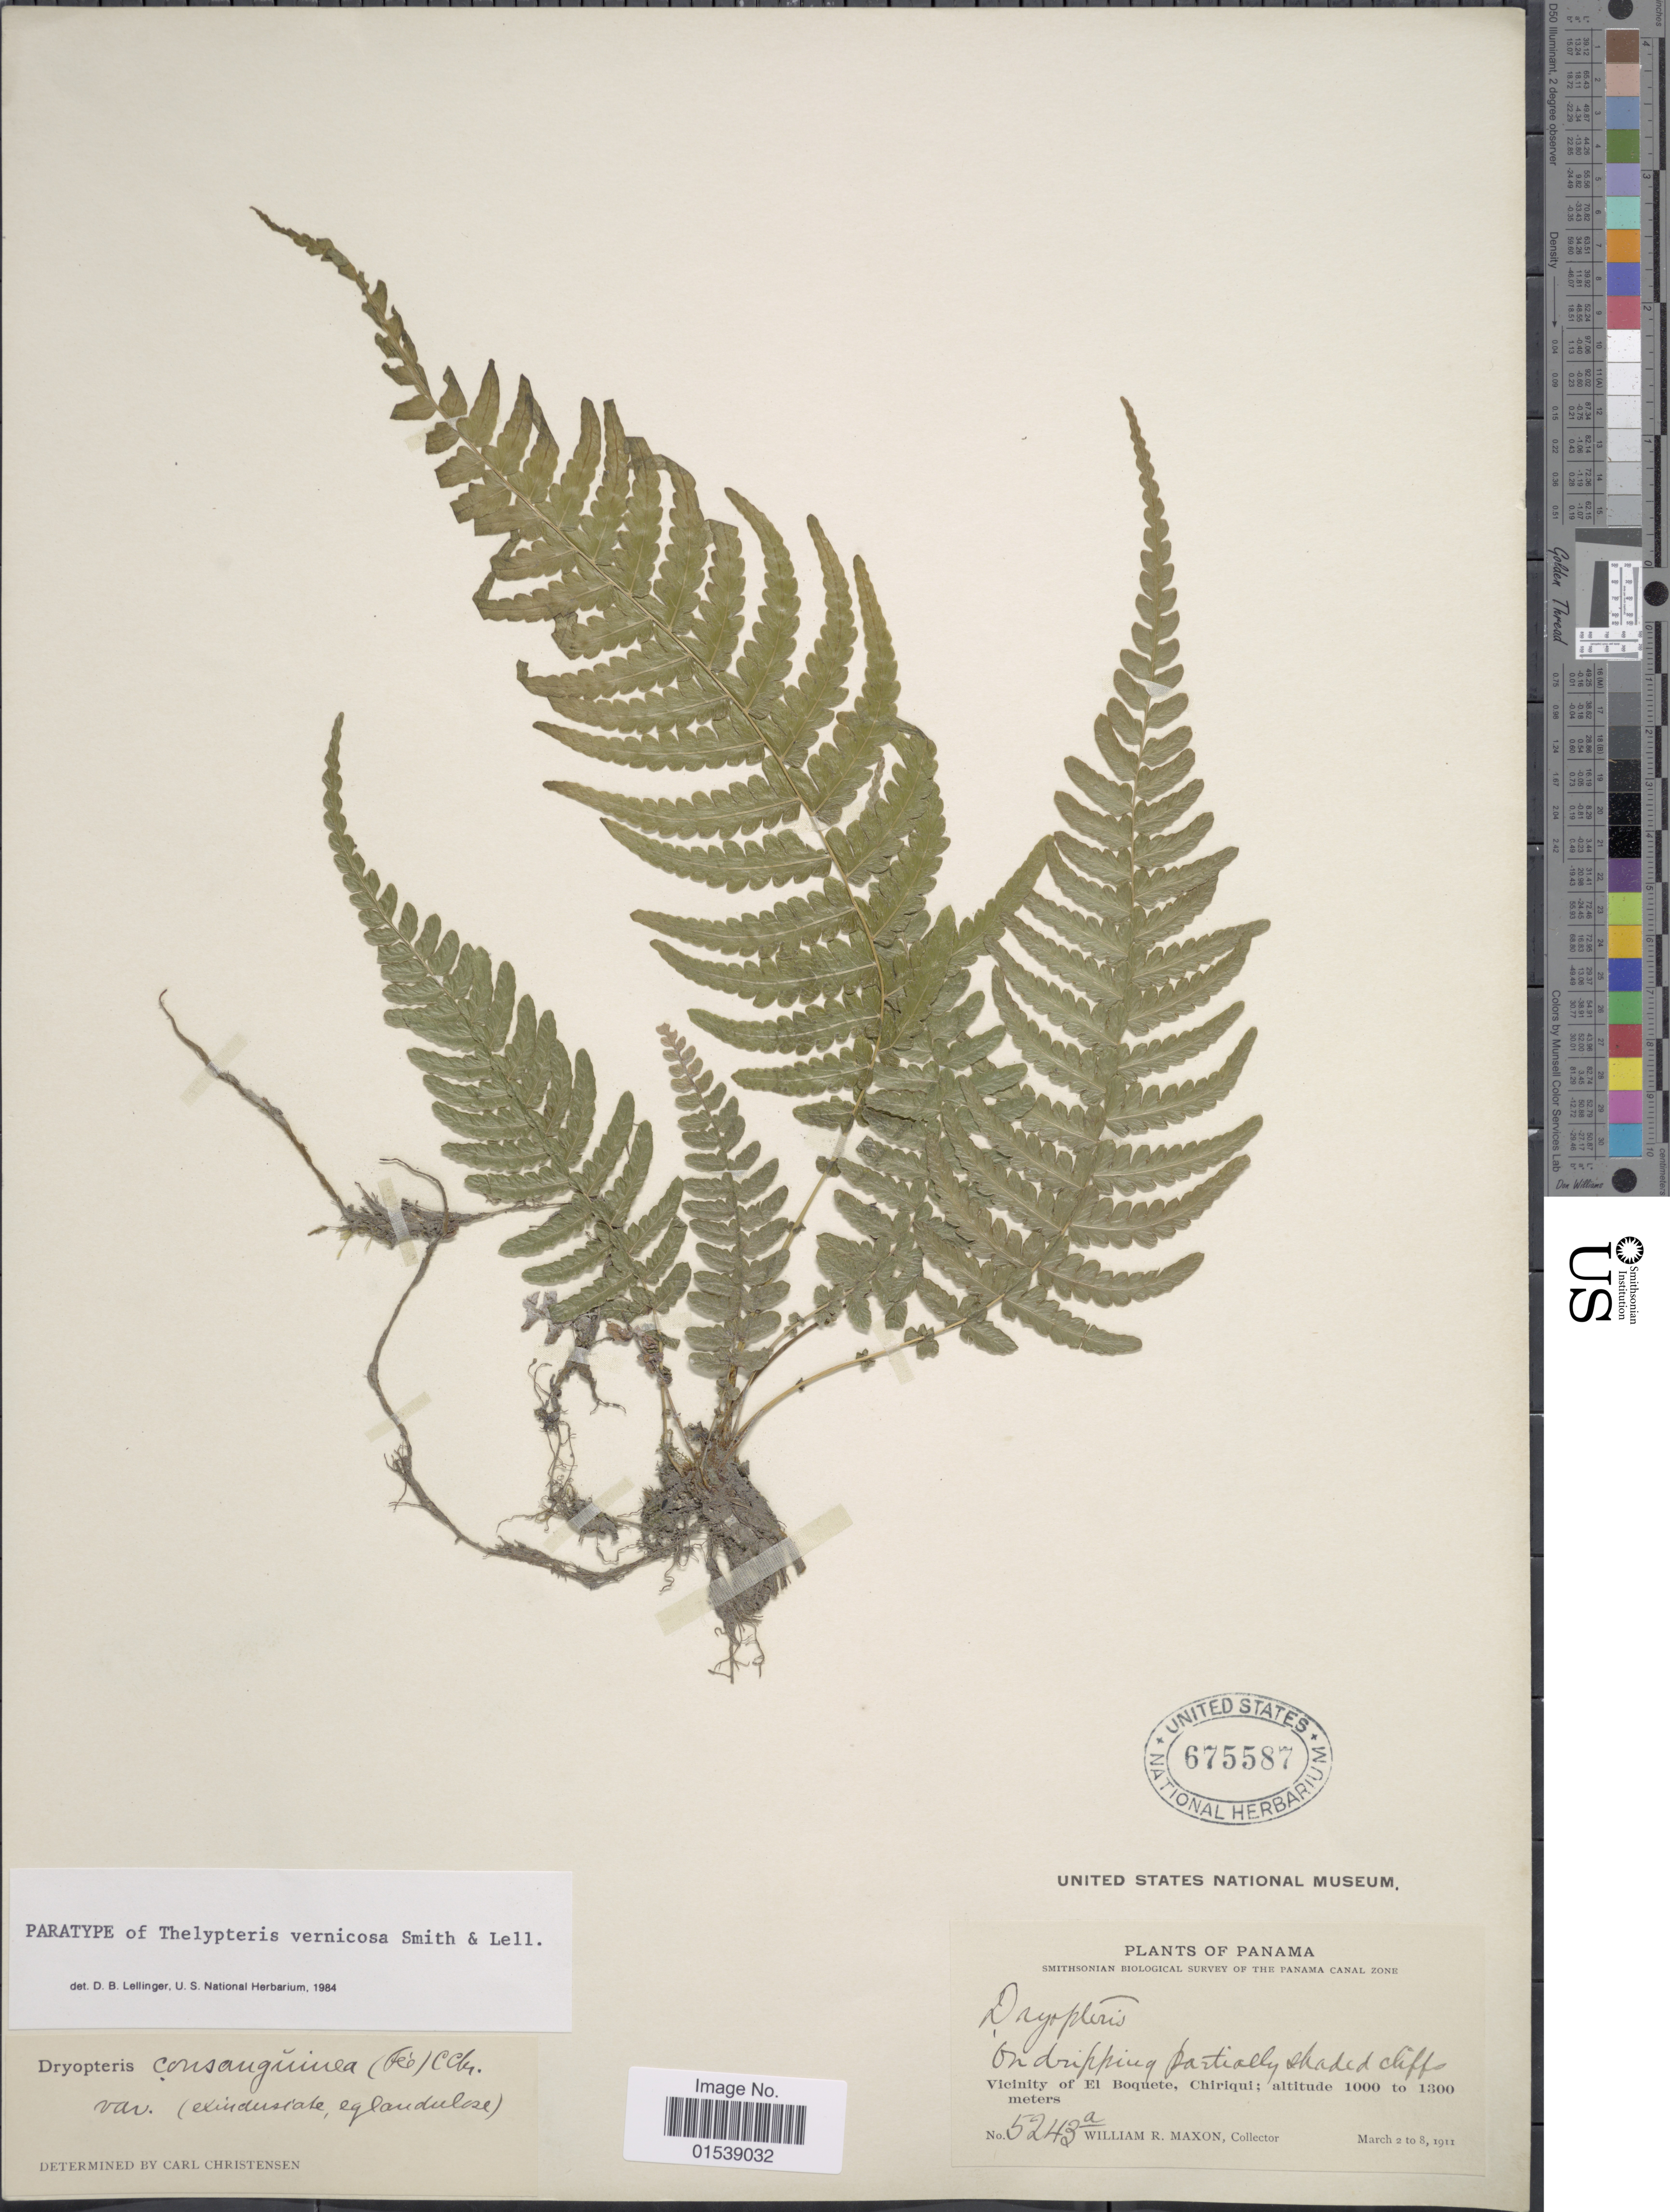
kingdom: Plantae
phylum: Tracheophyta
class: Polypodiopsida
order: Polypodiales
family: Thelypteridaceae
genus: Amauropelta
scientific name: Amauropelta vernicosa (A.R. Sm. & Lellinger) comb. nov., ined 2015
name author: (A.R. Sm. & Lellinger)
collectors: W. R. Maxon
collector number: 5243a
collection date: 1911-03-02/1911-03-08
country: Panama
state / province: Chiriqui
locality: Vicinity of El Boquete, Chiriqui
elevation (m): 1000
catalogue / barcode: US 675587